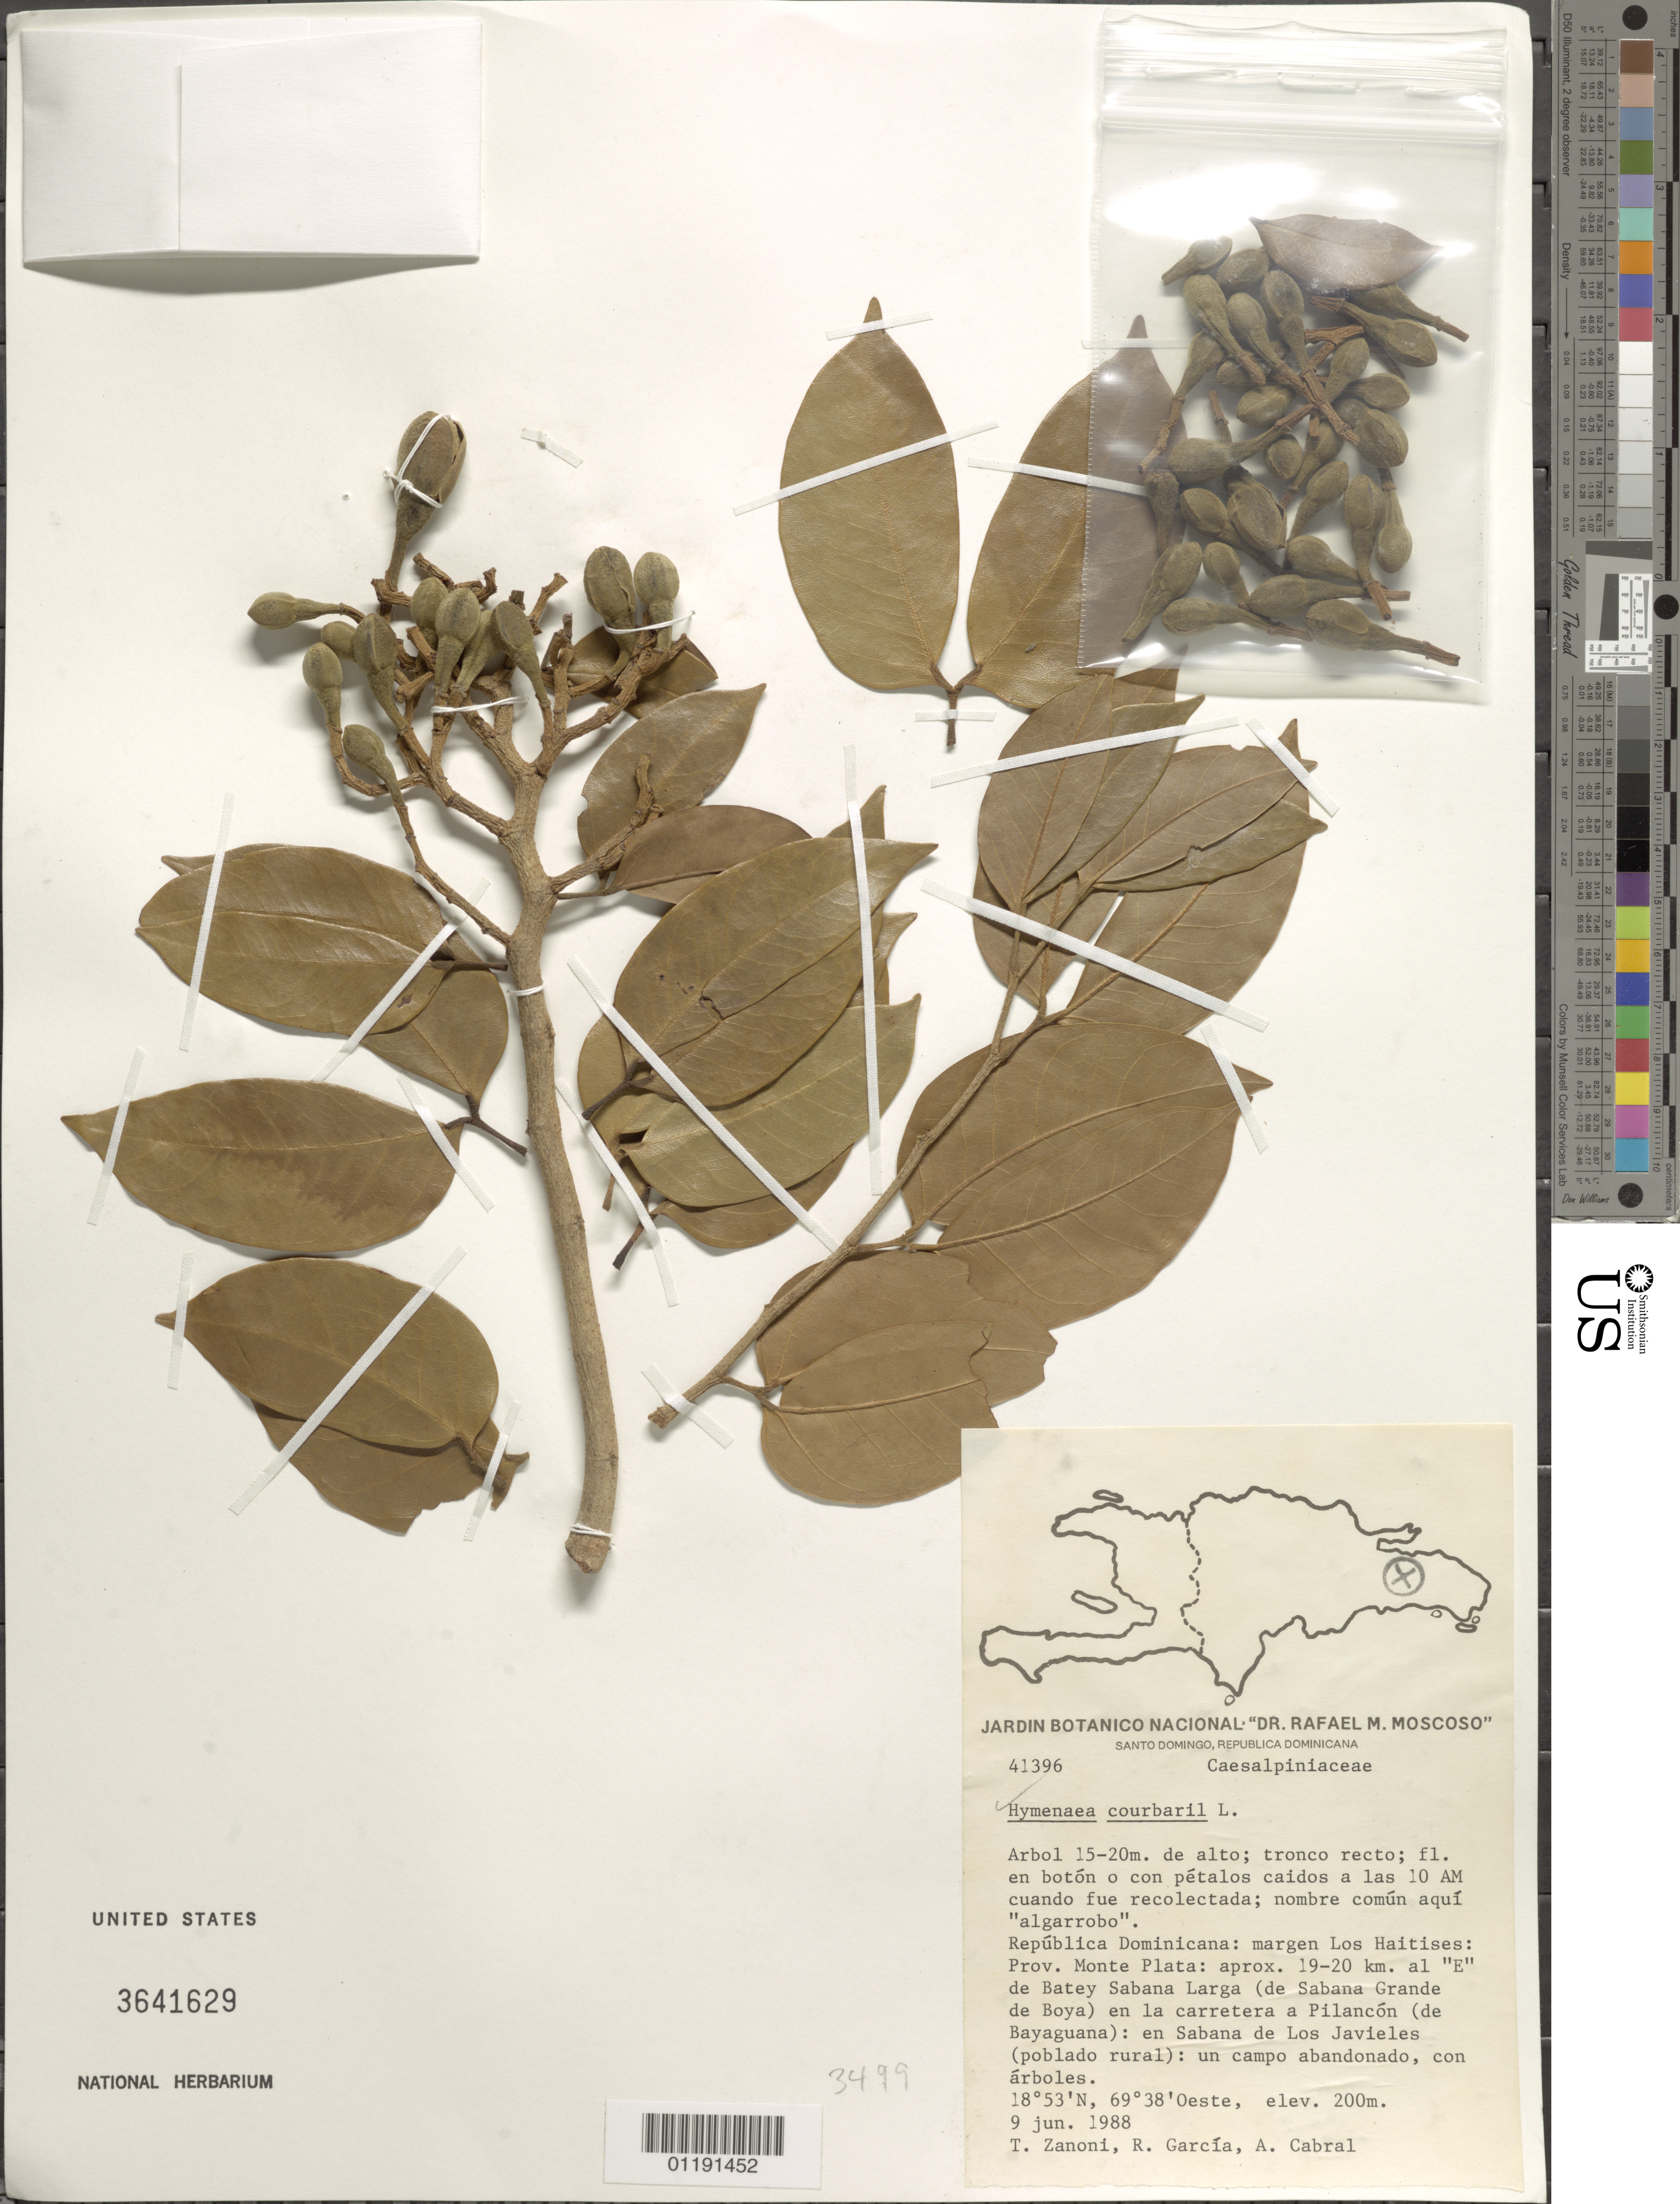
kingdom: Plantae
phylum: Tracheophyta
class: Magnoliopsida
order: Fabales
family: Fabaceae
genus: Hymenaea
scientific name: Hymenaea courbaril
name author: L.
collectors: T. A. Zanoni, R. G. García & A. Cabral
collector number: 41396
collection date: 1988-06-09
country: Dominican Republic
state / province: Monte Plata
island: Hispaniola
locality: Margin of Los Haitises: approx. 19-20 km. "E" of Batey Sabana Larga (of Sabana Grande de Boya) on the road to Pilancón (of Bayaguana): in Sabana de Los Javieles (rural town).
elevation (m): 200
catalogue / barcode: US 3641629